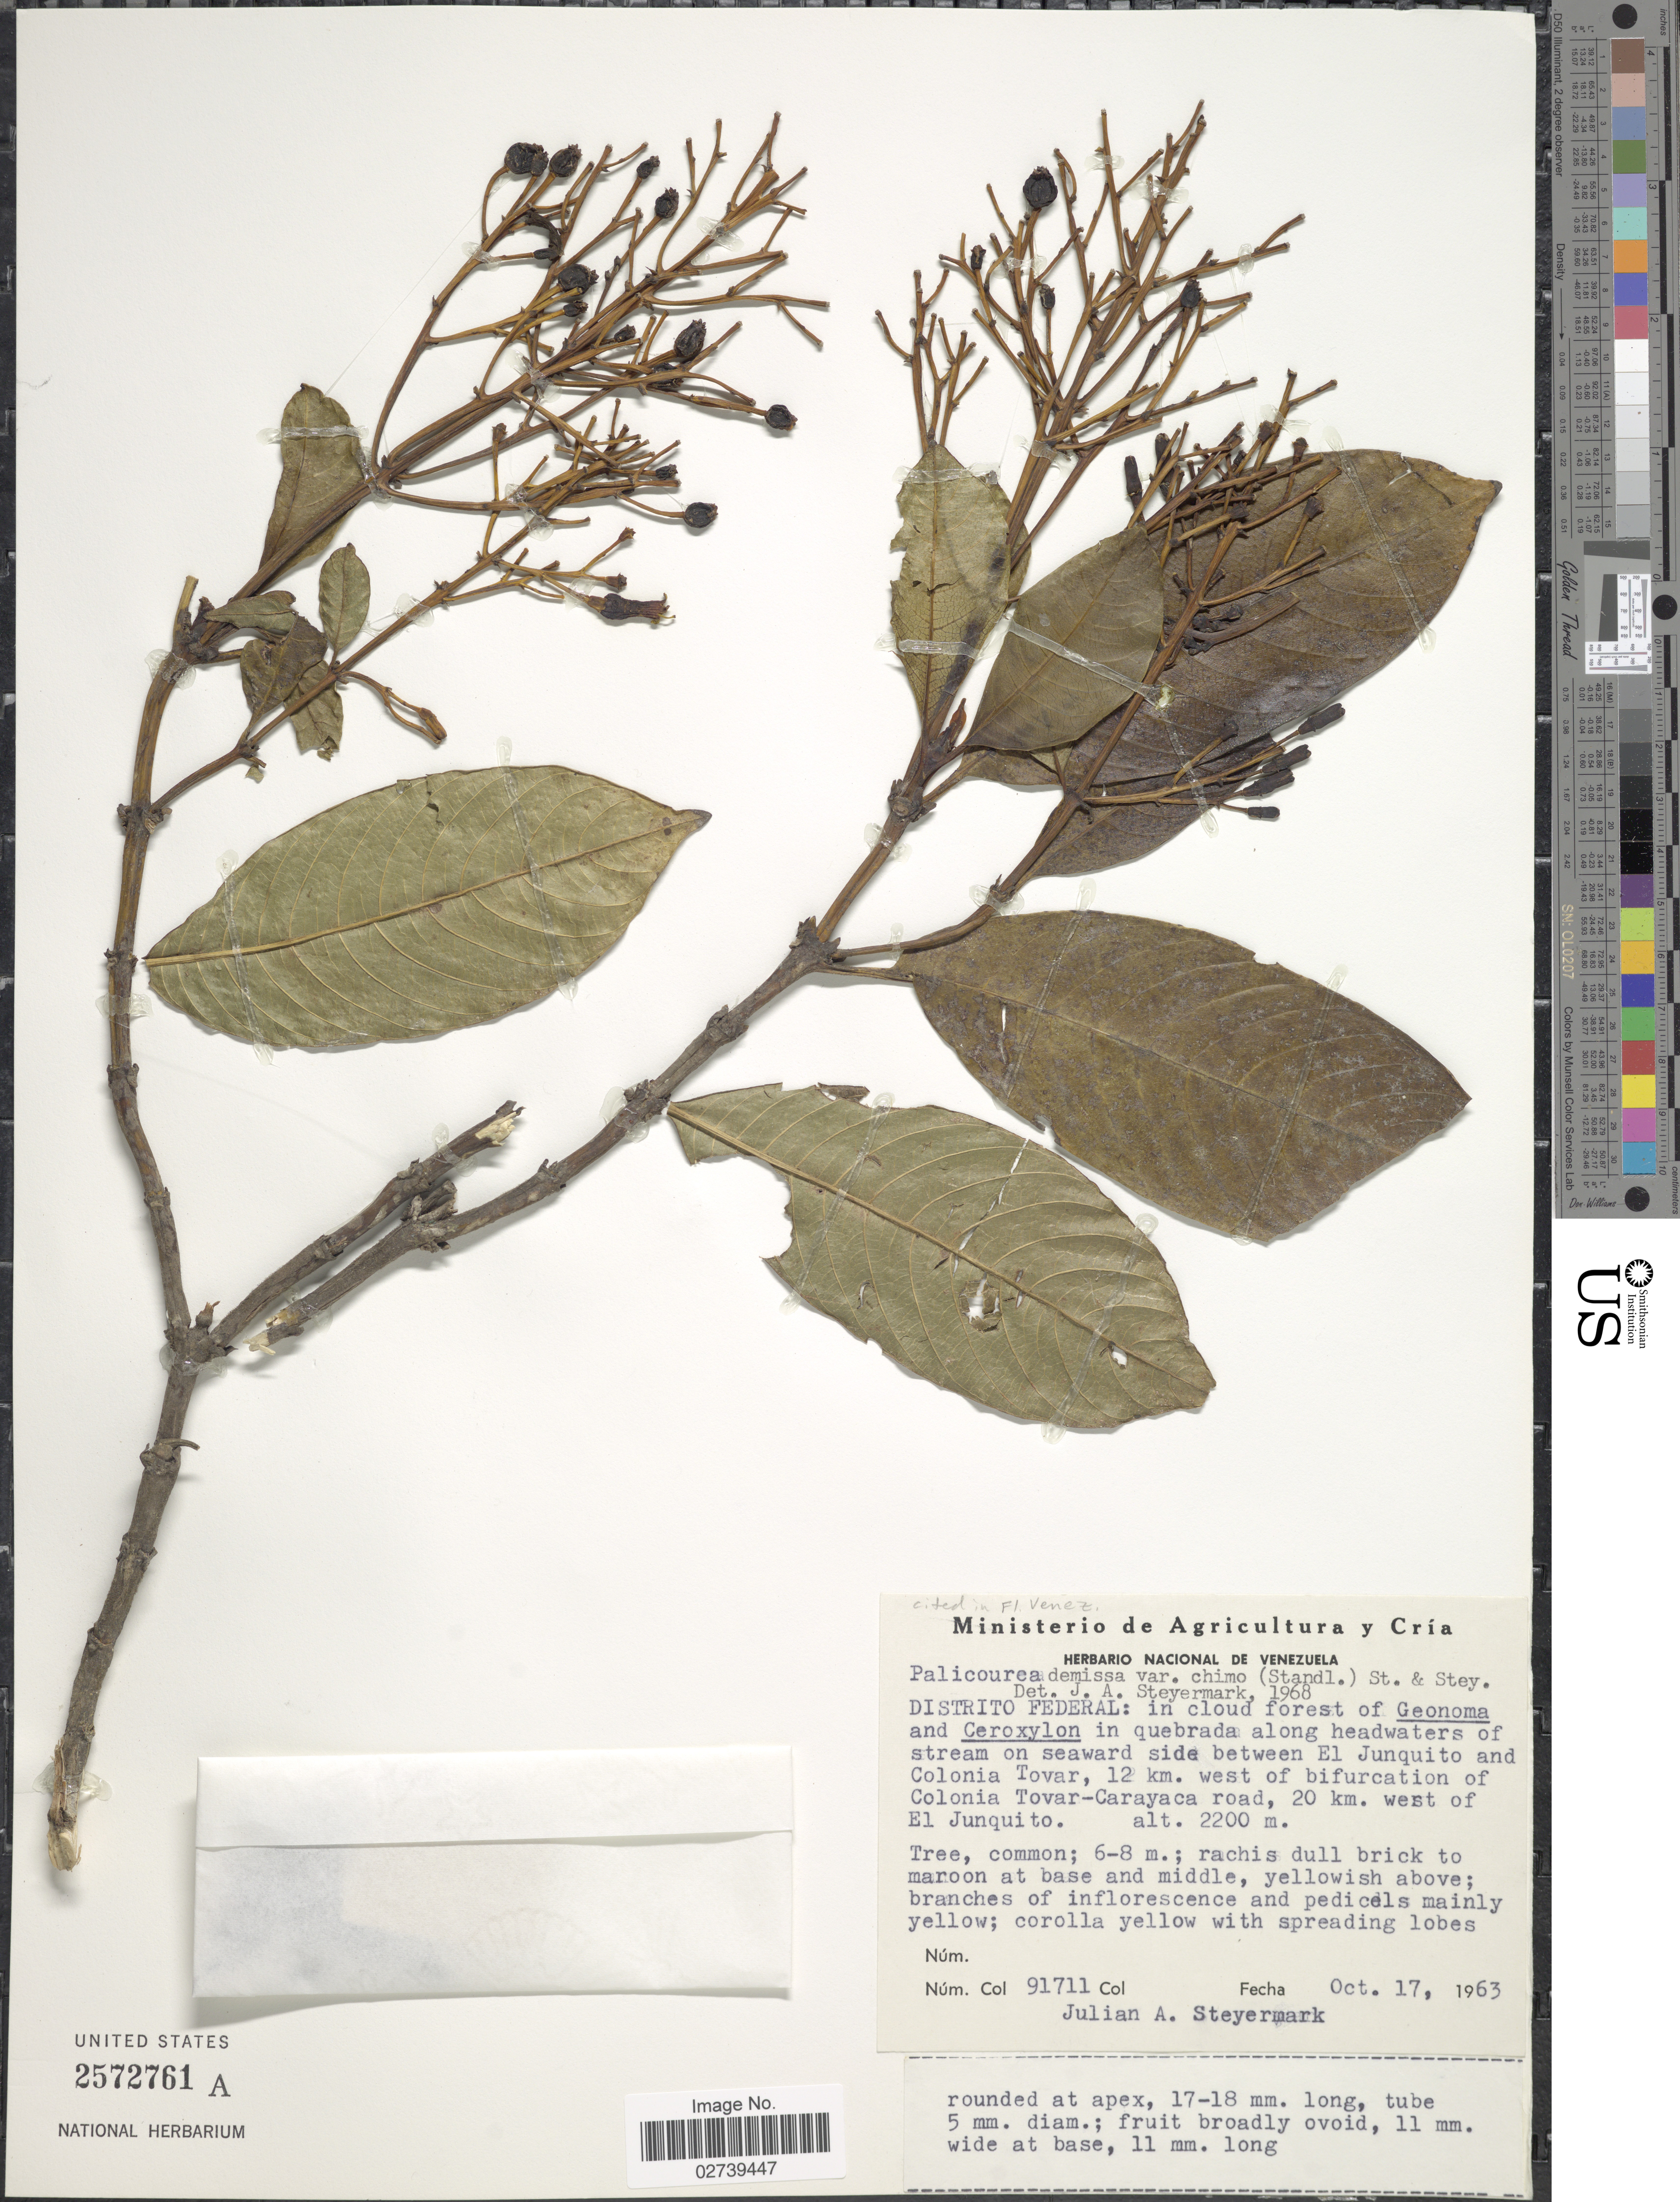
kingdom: Plantae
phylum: Tracheophyta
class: Magnoliopsida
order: Gentianales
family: Rubiaceae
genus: Palicourea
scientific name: Palicourea demissa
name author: Standl.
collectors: J. Steyermark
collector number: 91711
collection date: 1963-10-17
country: Venezuela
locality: Distrito Federal: In quebrada along headwaters of stream on seaward side between El Junquito and Colonia Tovar, 12 km. west of bifurcation of Colonia Tovar-Carayaca road, 20 km. west of El Junquito.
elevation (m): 2200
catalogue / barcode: US 2572761A